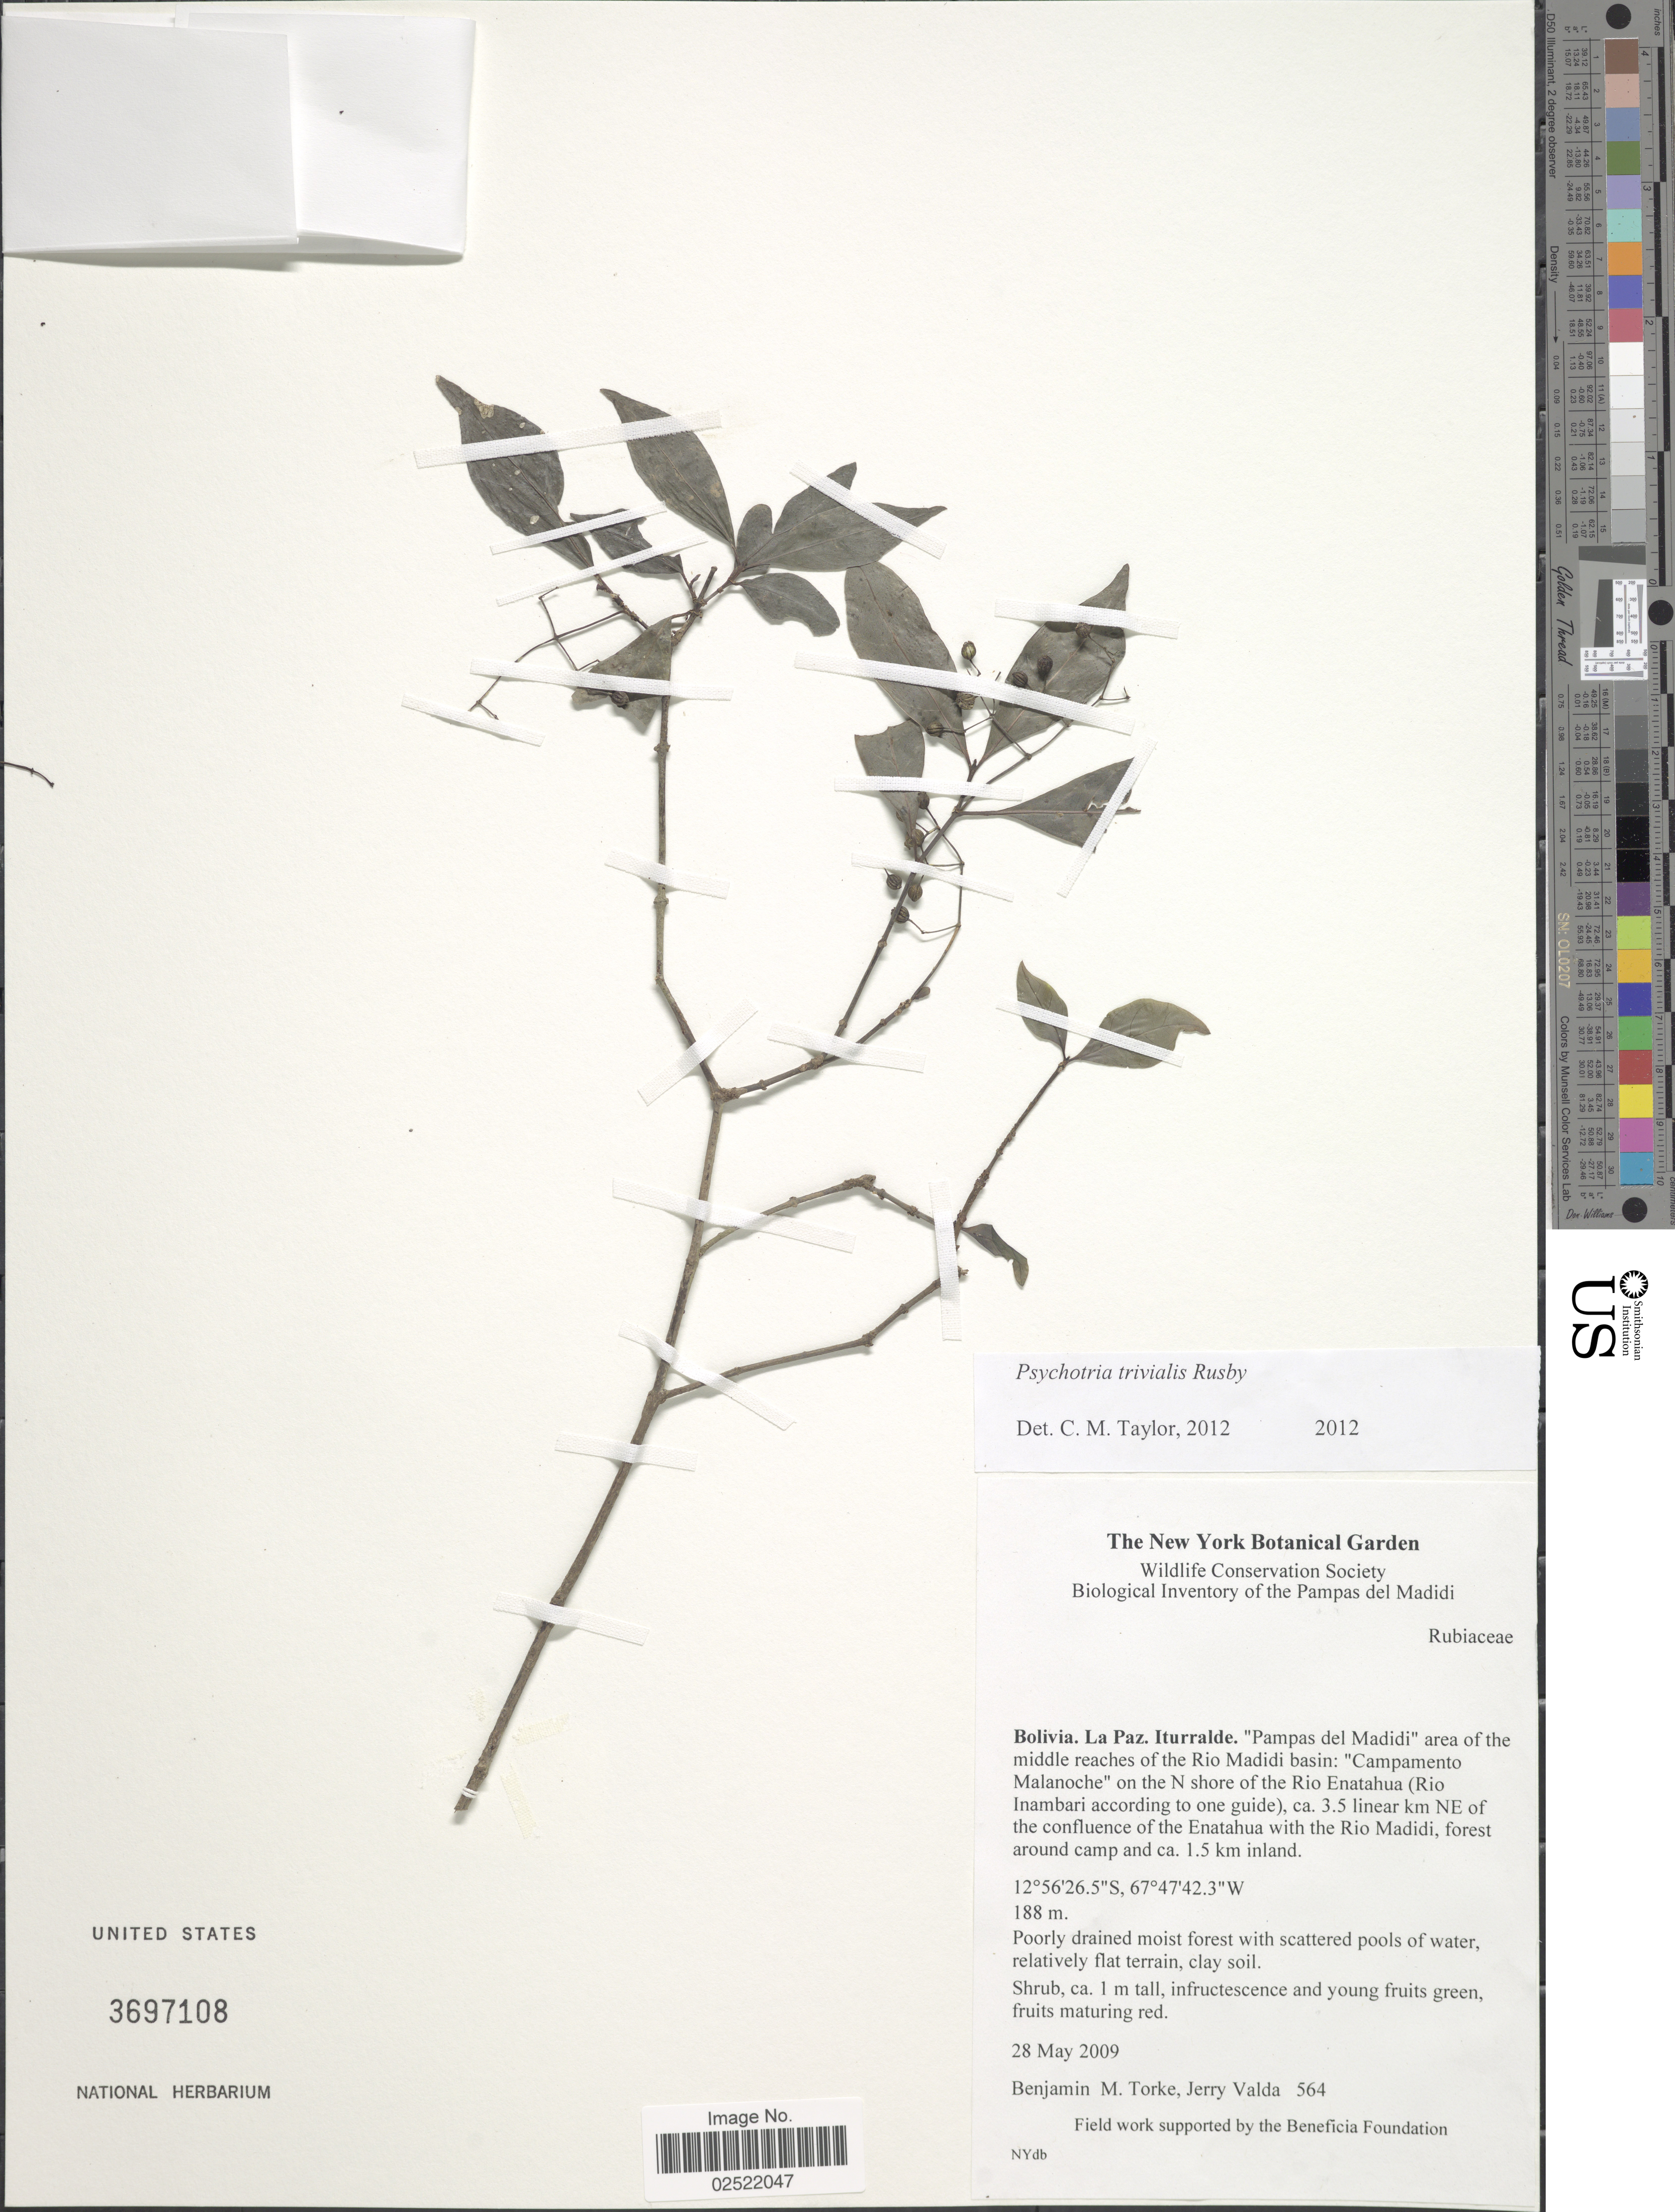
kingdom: Plantae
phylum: Tracheophyta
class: Magnoliopsida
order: Gentianales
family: Rubiaceae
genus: Psychotria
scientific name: Psychotria trivialis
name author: Rusby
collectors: B. M. Torke & J. Valda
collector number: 564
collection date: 2009-05-28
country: Bolivia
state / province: La Paz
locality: Iturralde, "Pampas del Madidi" area of the middle reaches of the Rio Madidi basin: "Campamento Malanoche" on the N shore of the Rio Enatahua (Rio Inambari according to one guide), ca. 3.5 linear km NE of the confluence of the Enatahua with the Rio Madidi, forest around camp and ca. 1.5 km inland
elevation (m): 188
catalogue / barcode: US 3697108